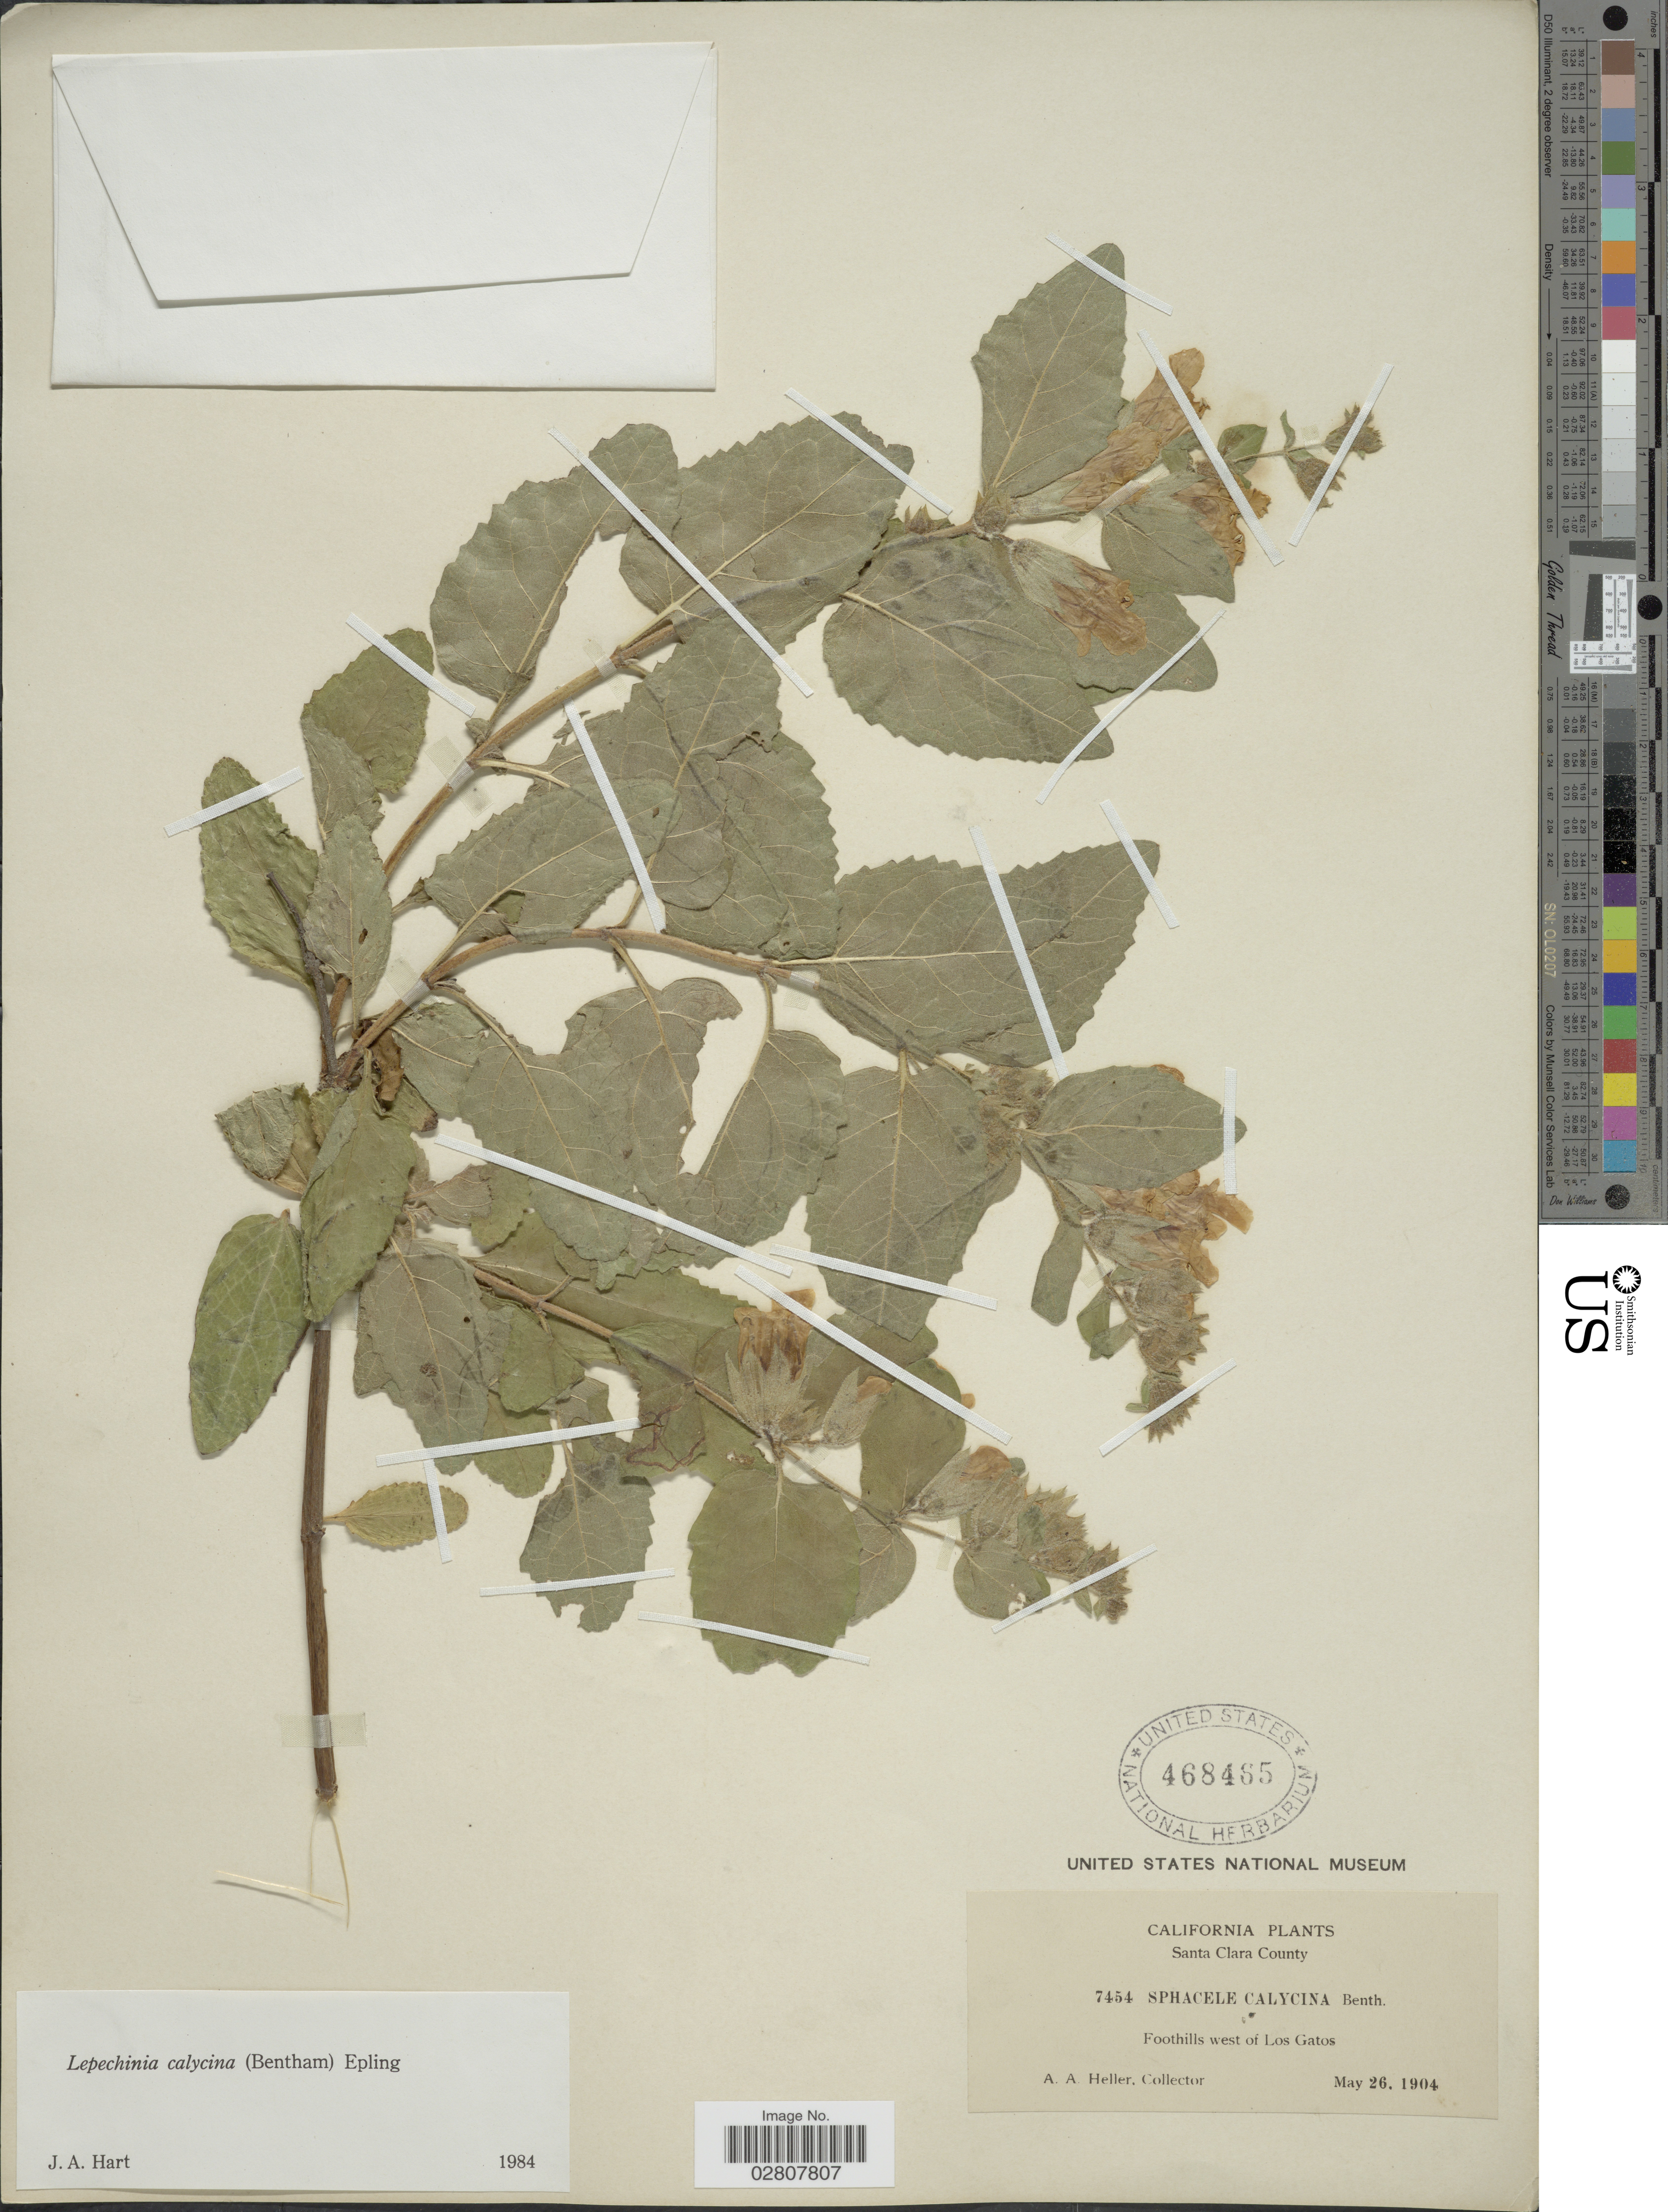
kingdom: Plantae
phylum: Tracheophyta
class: Magnoliopsida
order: Lamiales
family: Lamiaceae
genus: Lepechinia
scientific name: Lepechinia calycina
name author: (Benth.) Epling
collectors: A. A. Heller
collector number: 7454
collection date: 1904-05-26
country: United States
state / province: California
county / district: Santa Clara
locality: Santa Clara County. Foothills west of Los Gatos.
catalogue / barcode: US 468465